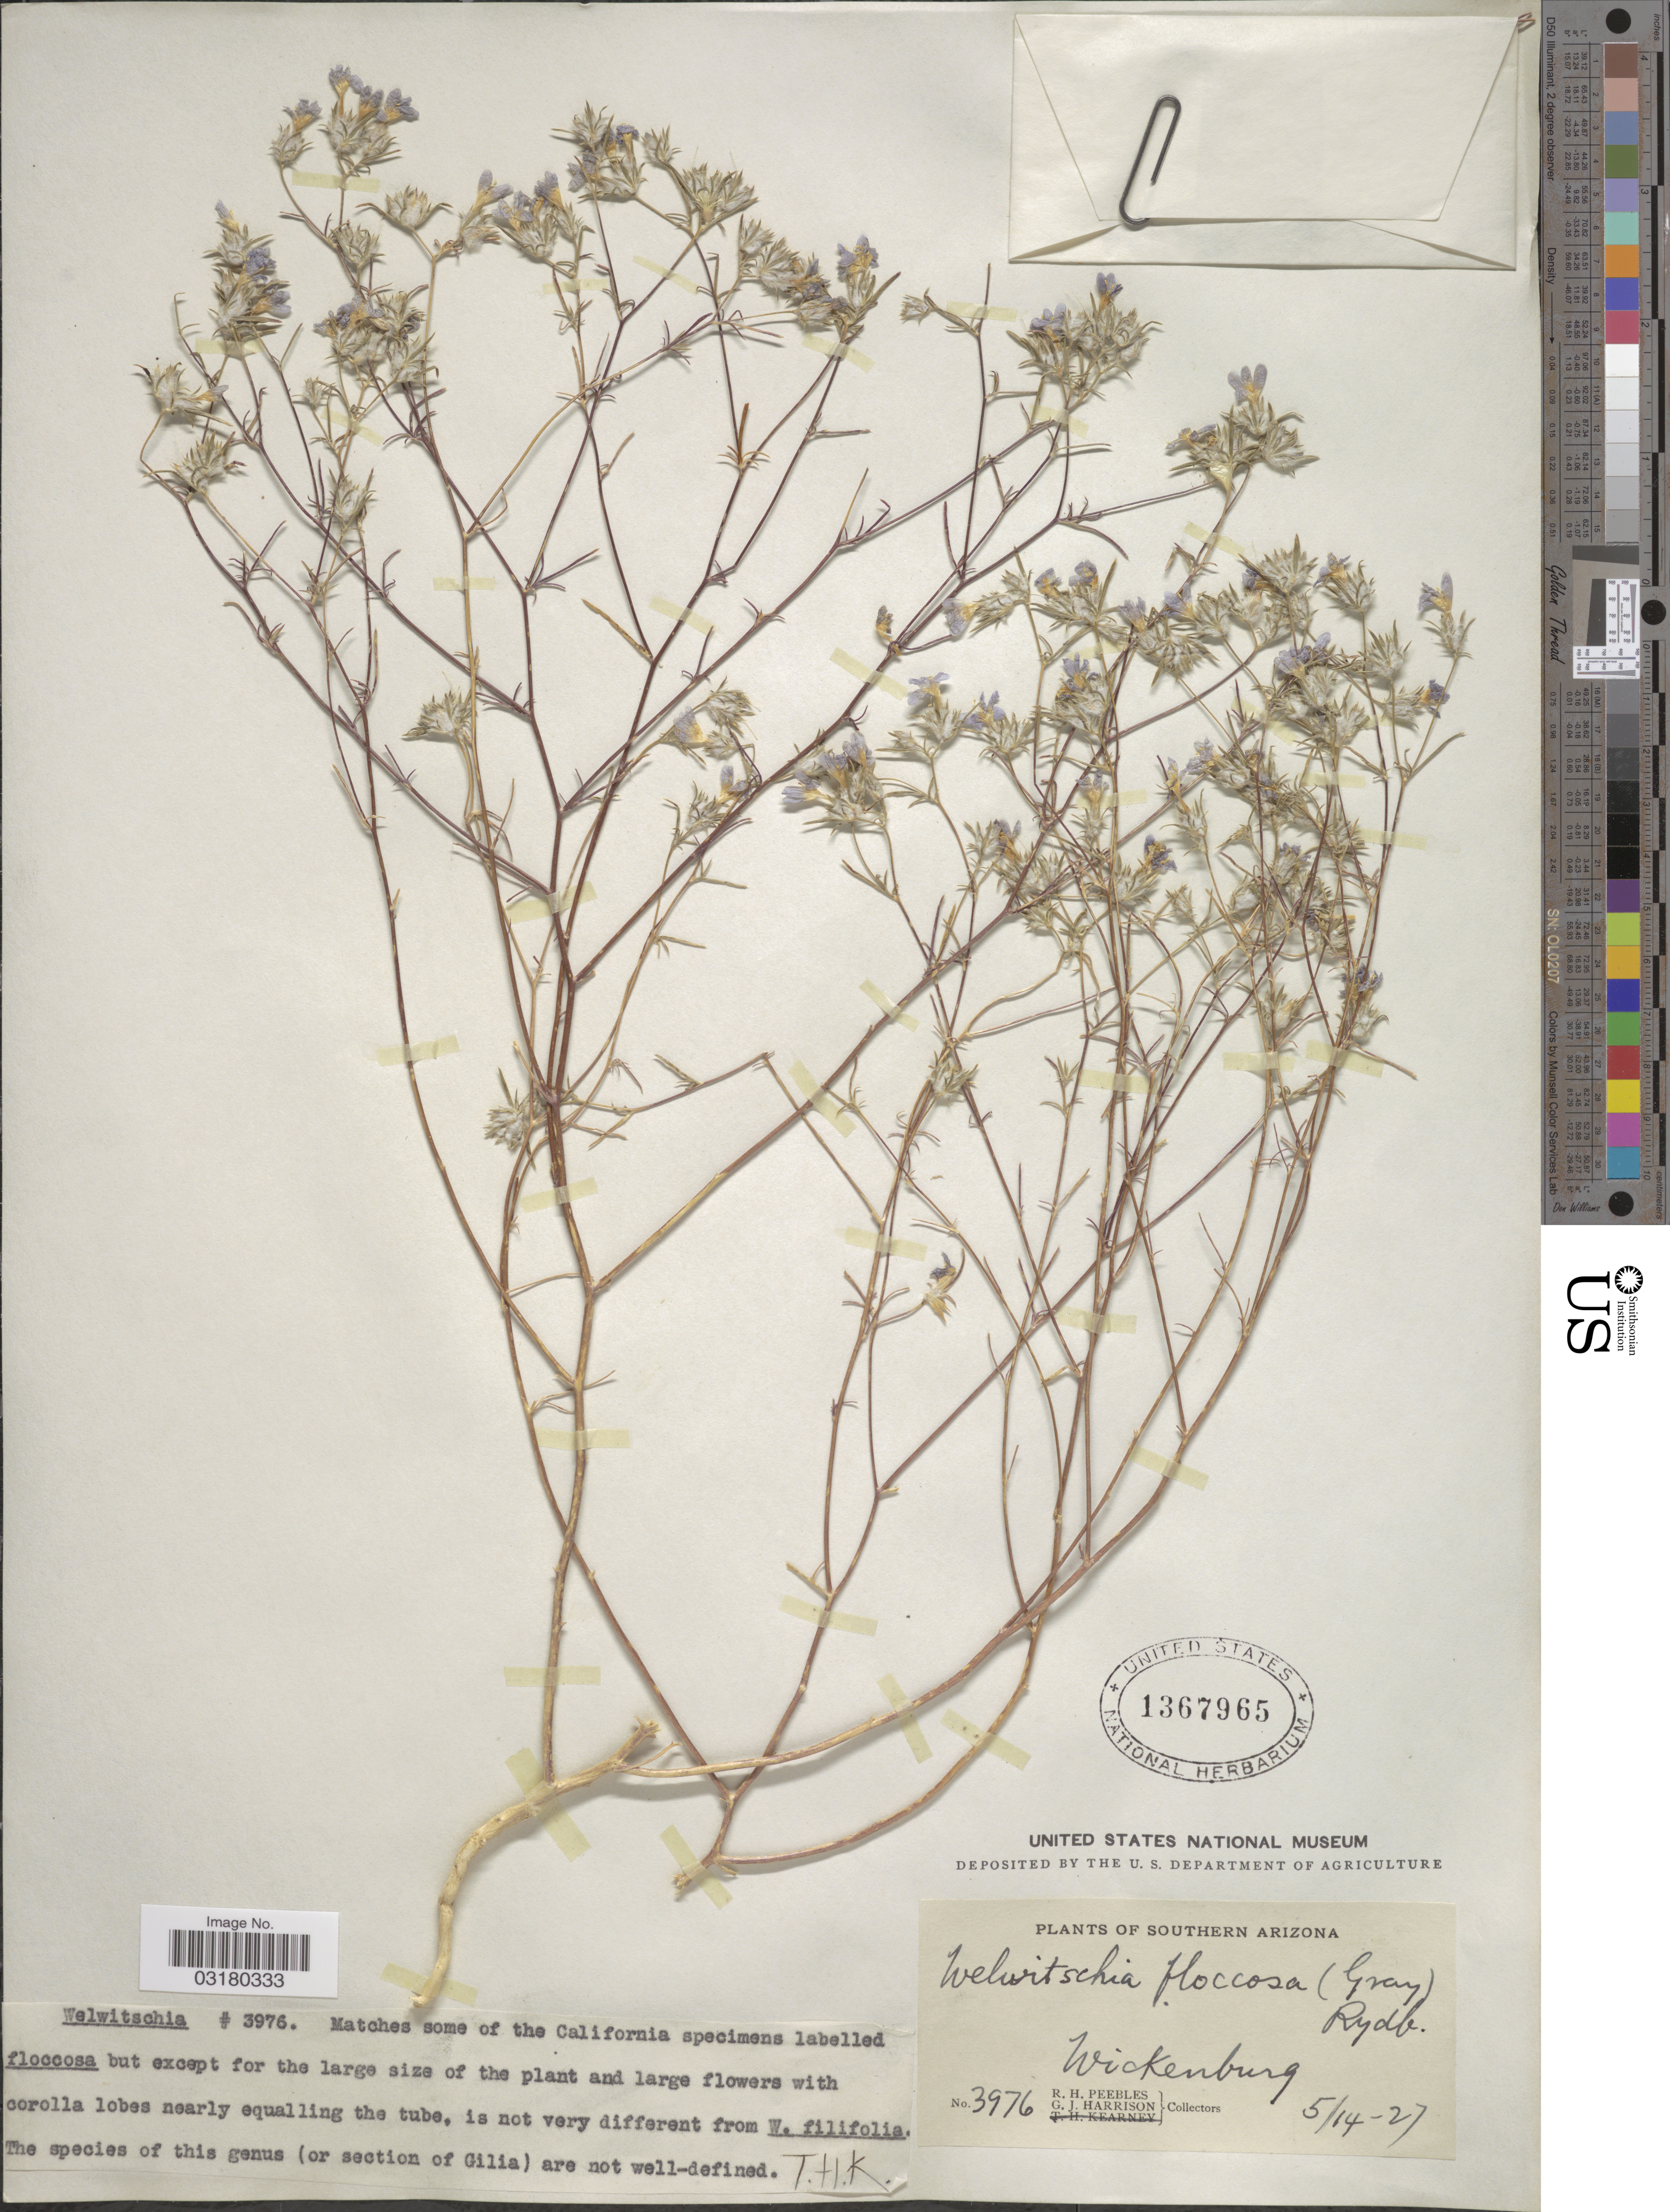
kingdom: Plantae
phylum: Tracheophyta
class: Magnoliopsida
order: Ericales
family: Polemoniaceae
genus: Eriastrum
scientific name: Eriastrum diffusum subsp. diffusum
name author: (A. Gray) H. Mason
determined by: Strong, Mark T., (BOT), Smithsonian Institution - National Museum of Natural History (UNITED STATES)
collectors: R. H. Peebles & G. J. Harrison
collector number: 3976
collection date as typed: Transcribed d/m/y: 14/5/27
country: United States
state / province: Arizona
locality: Southern Arizona. Wickenburg.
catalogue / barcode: US 1367965